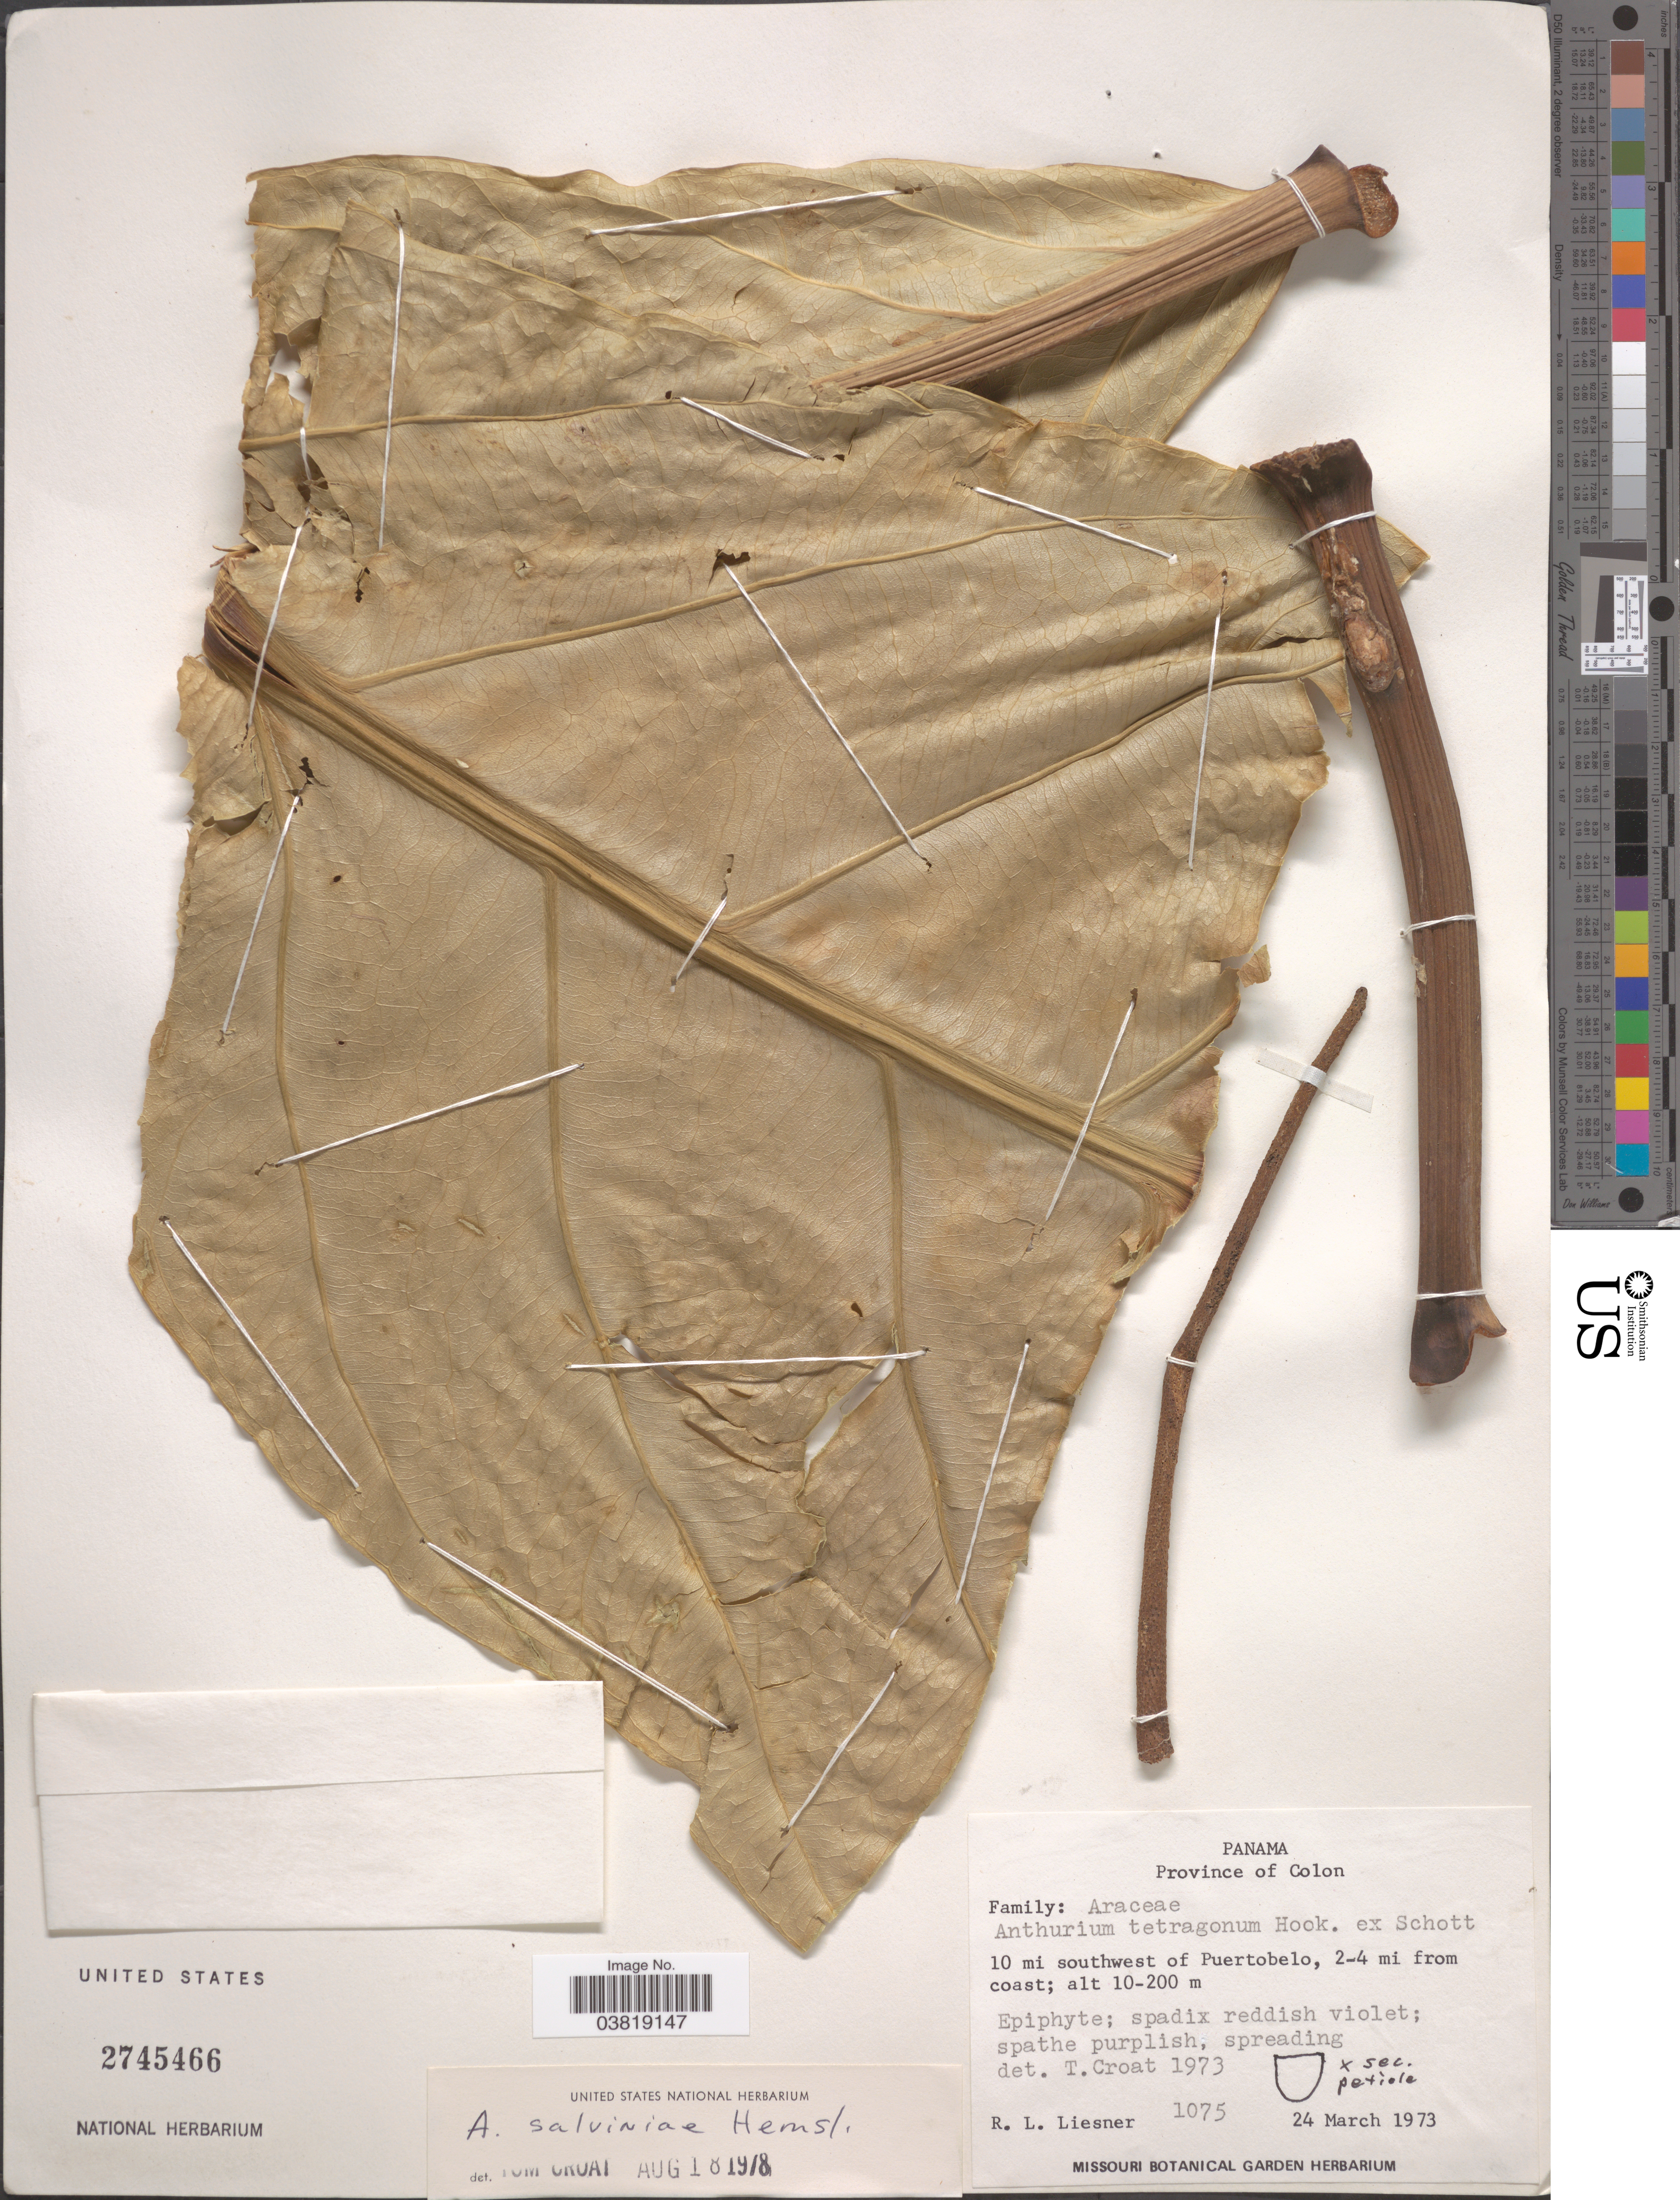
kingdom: Plantae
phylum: Tracheophyta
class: Liliopsida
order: Alismatales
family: Araceae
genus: Anthurium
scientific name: Anthurium salvinii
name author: Hemsl.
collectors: R. L. Liesner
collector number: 1075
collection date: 1973-03-24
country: Panama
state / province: Colón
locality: Province of Colon. 10 mi southwest of Puertobelo, 2-4 mi from coast.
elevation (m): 10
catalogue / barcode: US 2745466